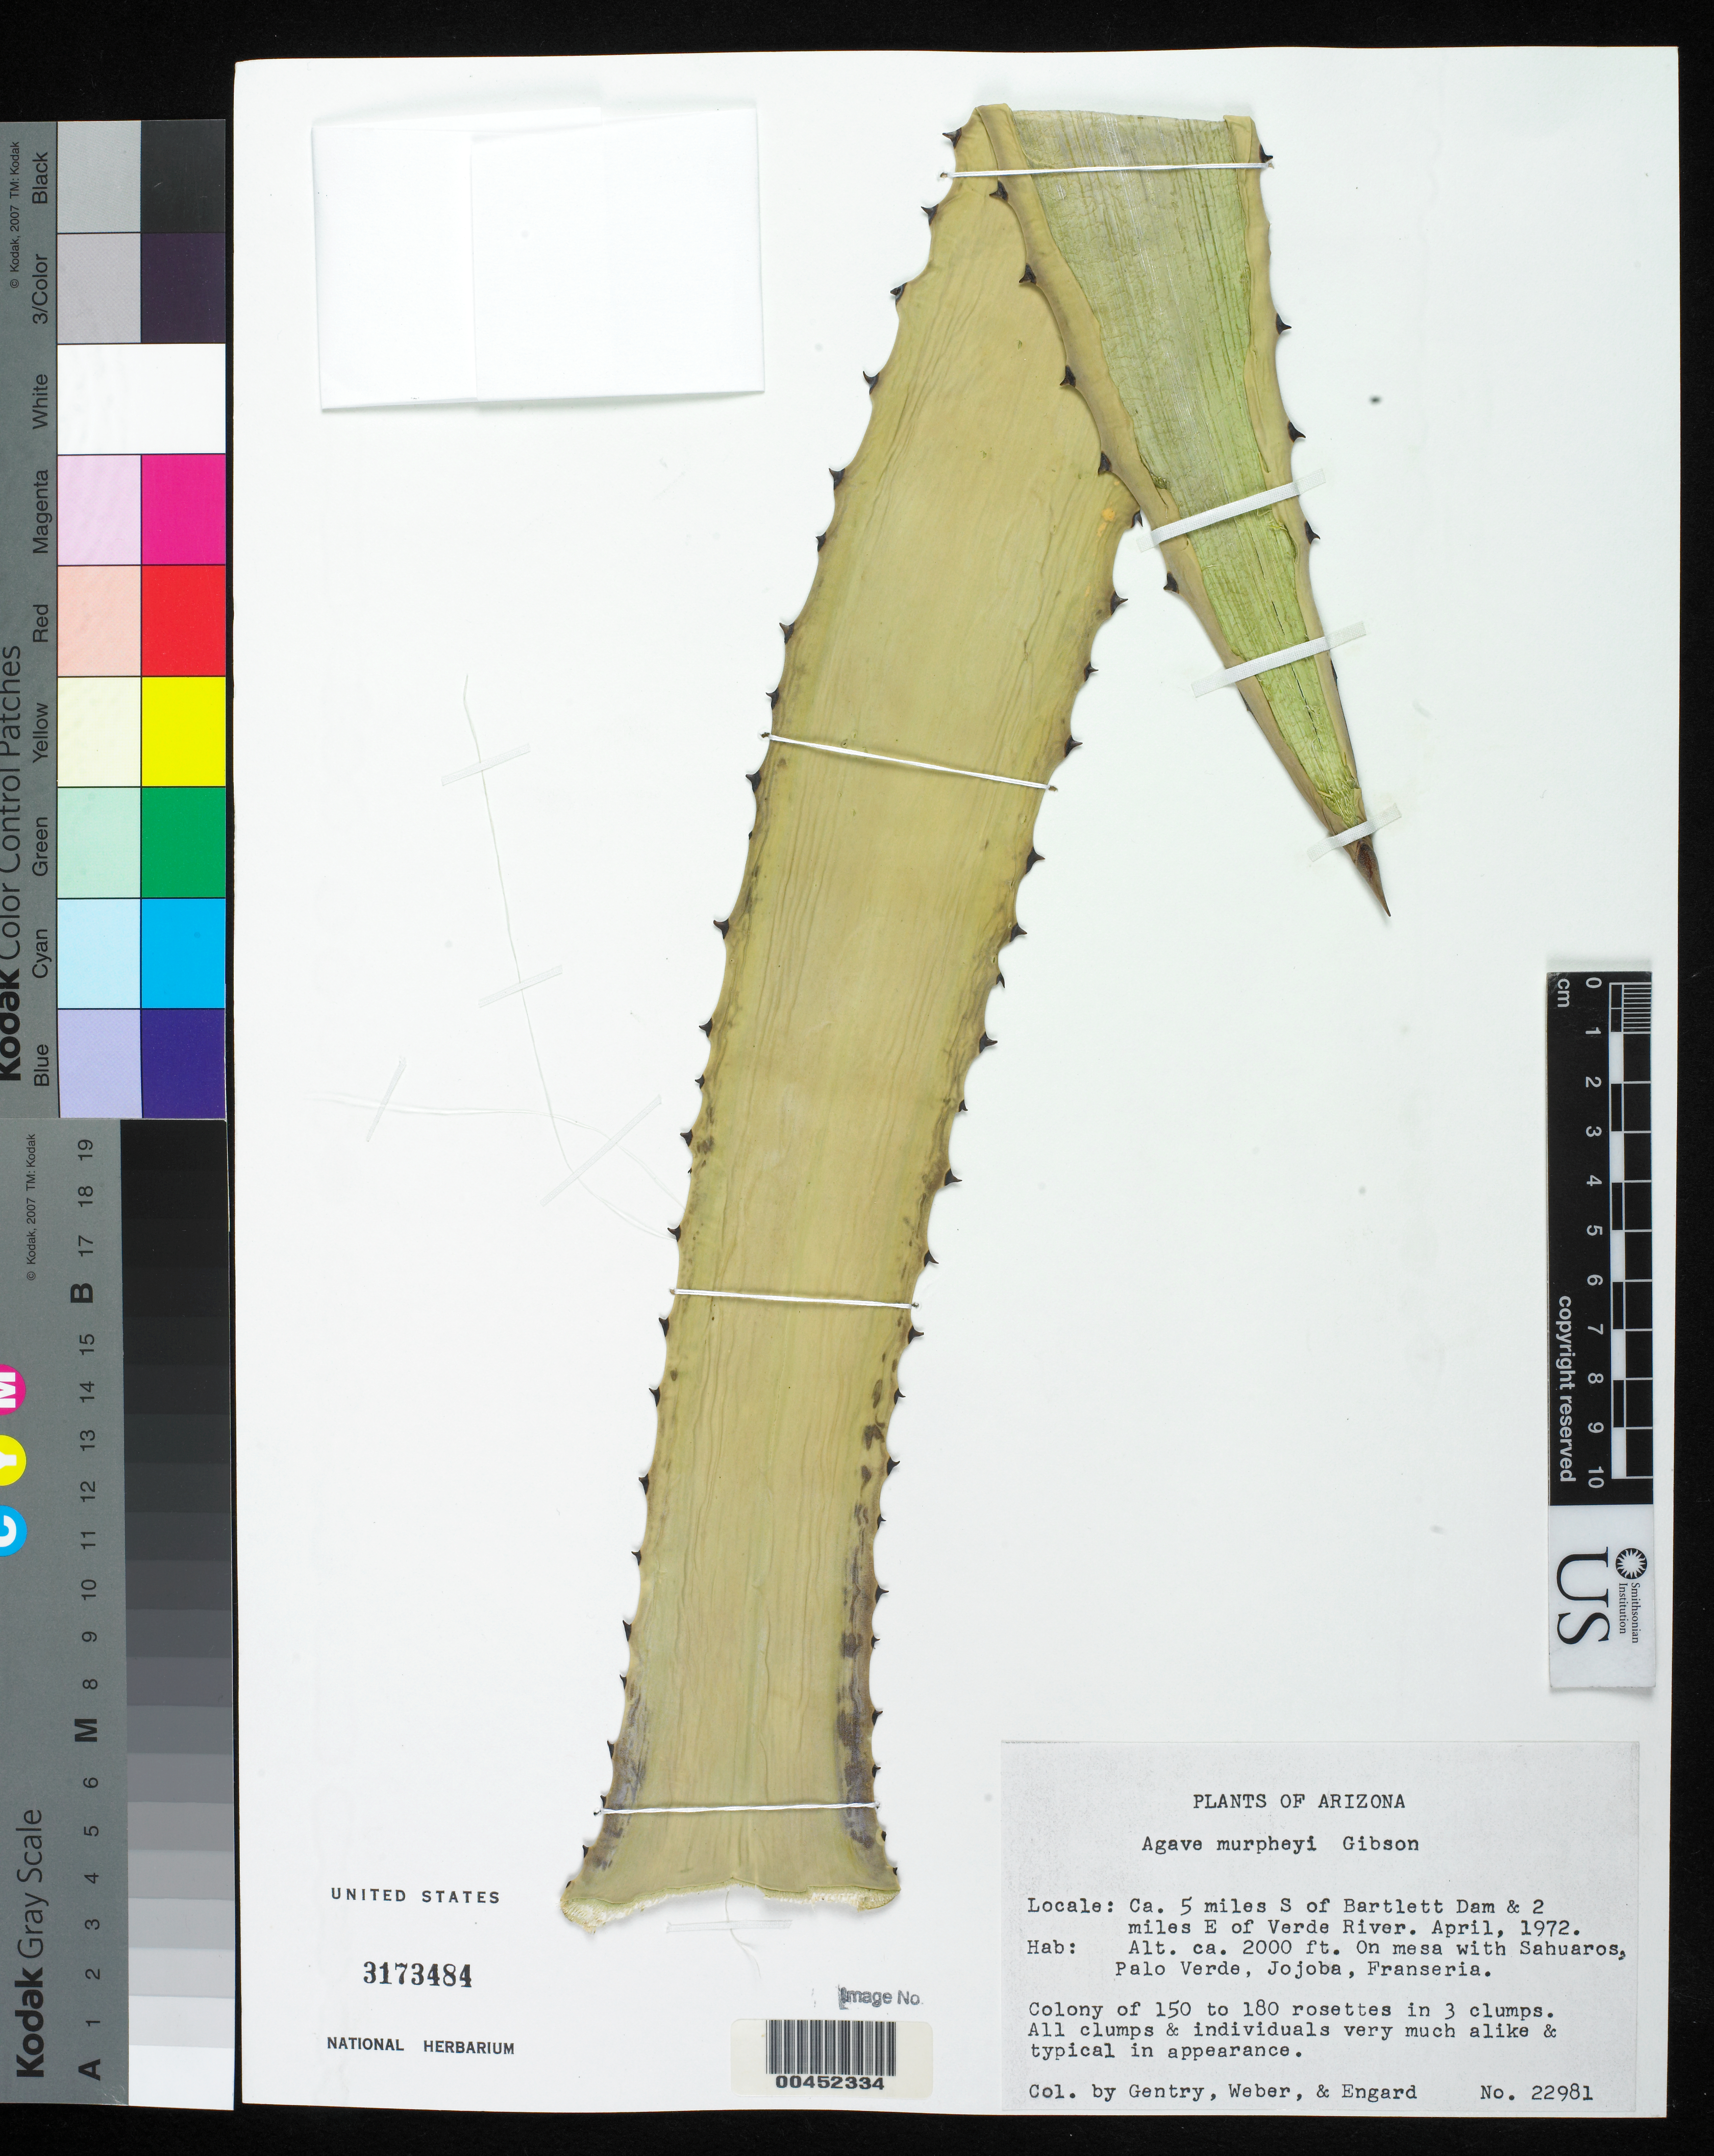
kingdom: Plantae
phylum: Tracheophyta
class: Liliopsida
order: Asparagales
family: Asparagaceae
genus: Agave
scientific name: Agave murpheyi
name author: F. Gibson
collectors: H. S. Gentry, -- Weber & R. Engard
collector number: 22981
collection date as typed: Apr 1972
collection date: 1972-04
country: United States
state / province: Arizona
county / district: Gila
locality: Ca 5 mi. s of bartlett dam and 2 mi e of verde river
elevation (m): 610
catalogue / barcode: US 3173484